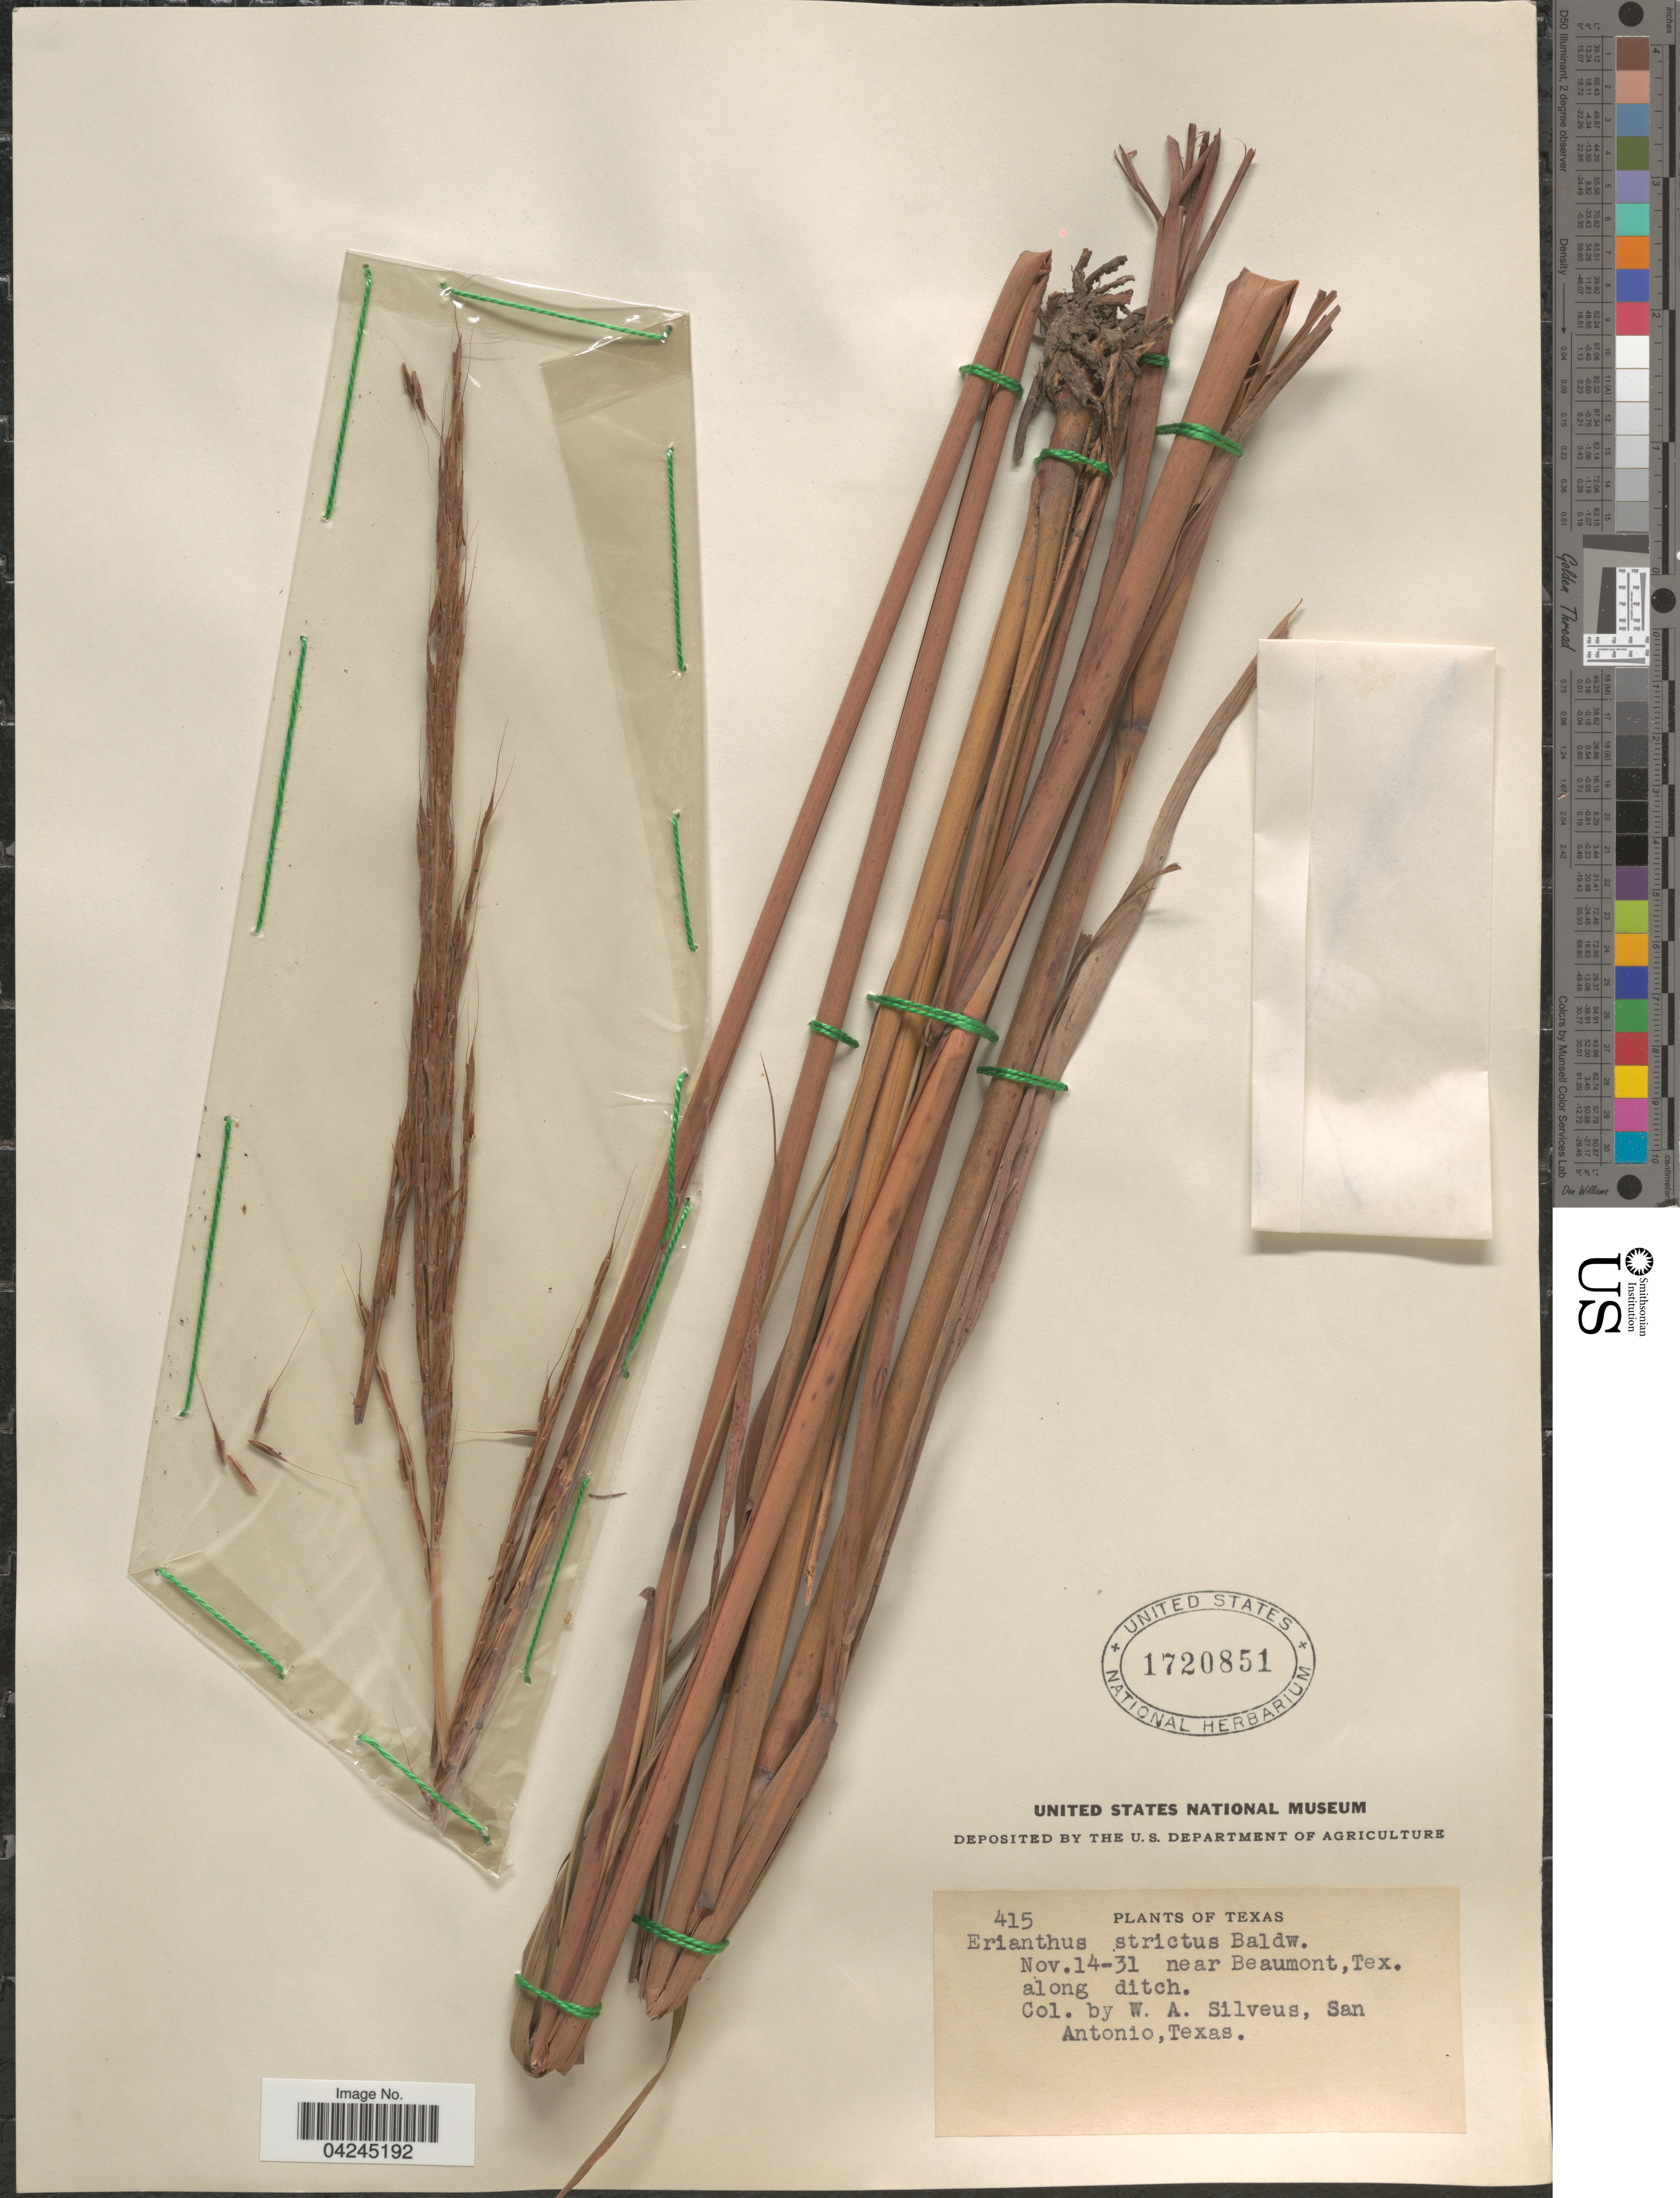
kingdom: Plantae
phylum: Tracheophyta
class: Liliopsida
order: Poales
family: Poaceae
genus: Erianthus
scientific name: Erianthus strictus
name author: Baldwin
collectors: W. Silveus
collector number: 415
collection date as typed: Transcribed d/m/y: 14/11/31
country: United States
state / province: Texas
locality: Near Beaumont, along ditch.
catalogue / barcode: US 1720851